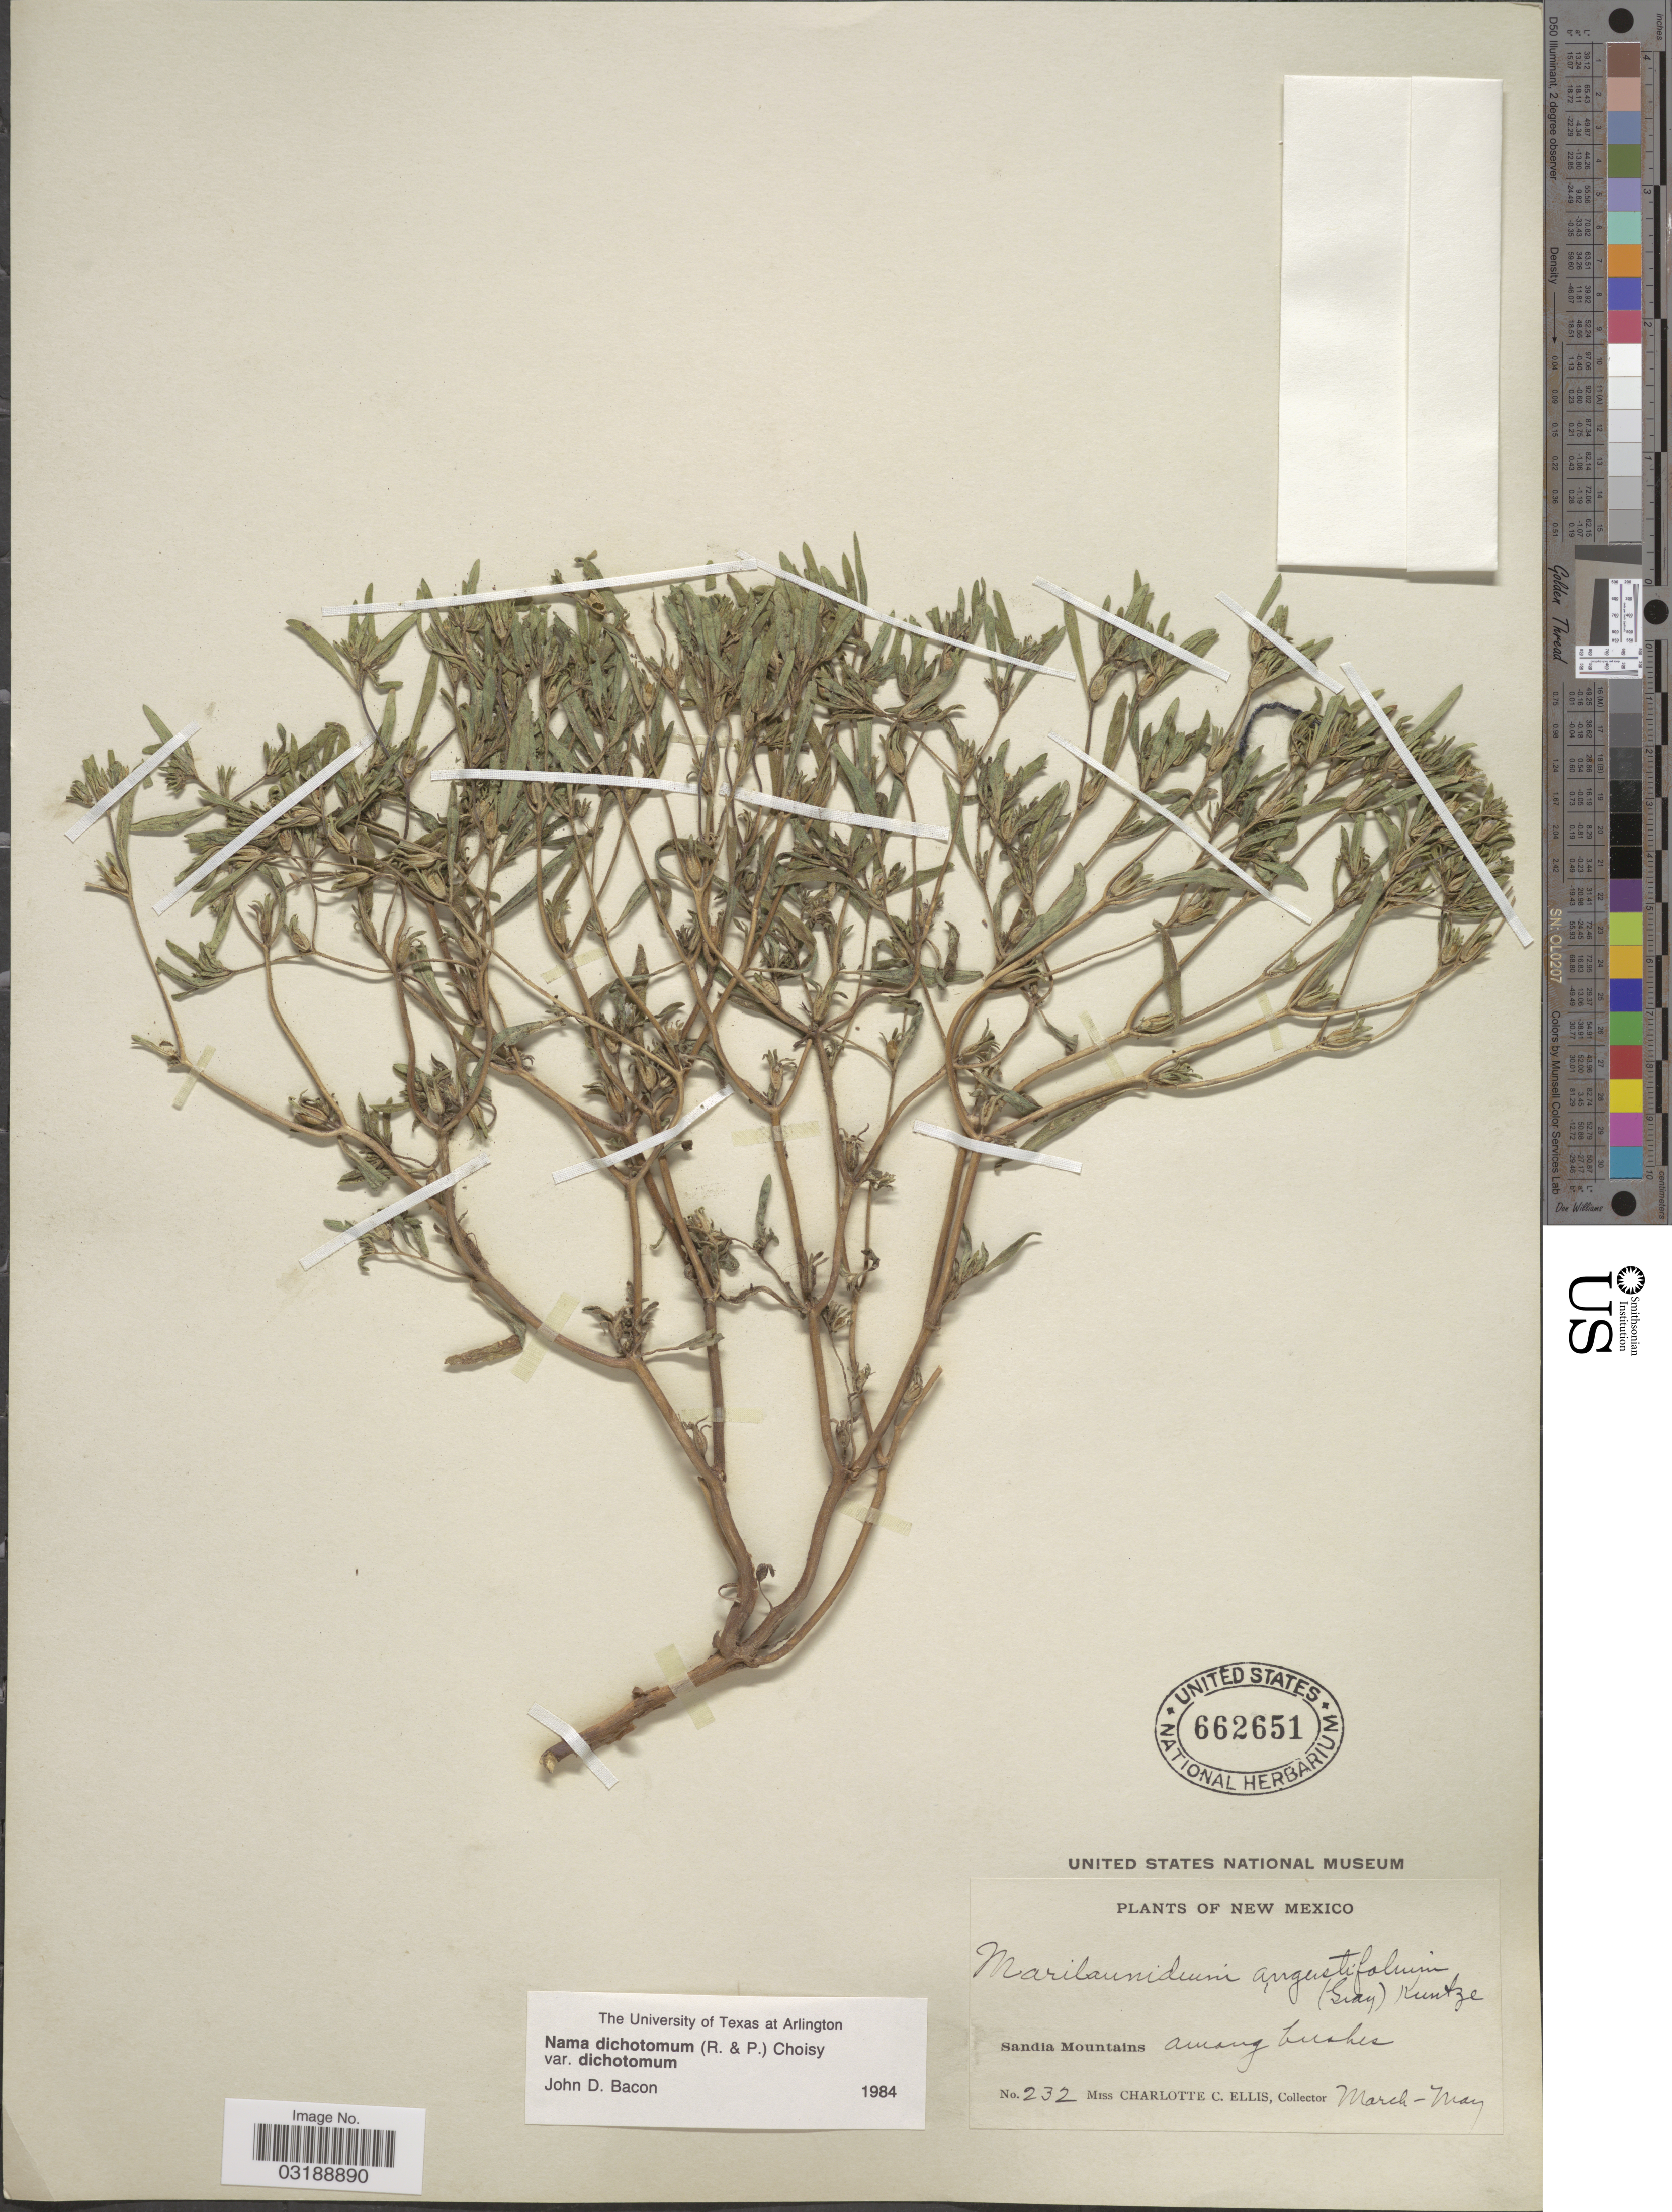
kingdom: Plantae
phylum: Tracheophyta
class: Magnoliopsida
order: Boraginales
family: Namaceae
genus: Nama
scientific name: Nama dichotoma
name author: (Ruiz & Pav.) Choisy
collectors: C. C. Ellis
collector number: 232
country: United States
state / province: New Mexico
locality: Sandia Mountains.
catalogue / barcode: US 662651